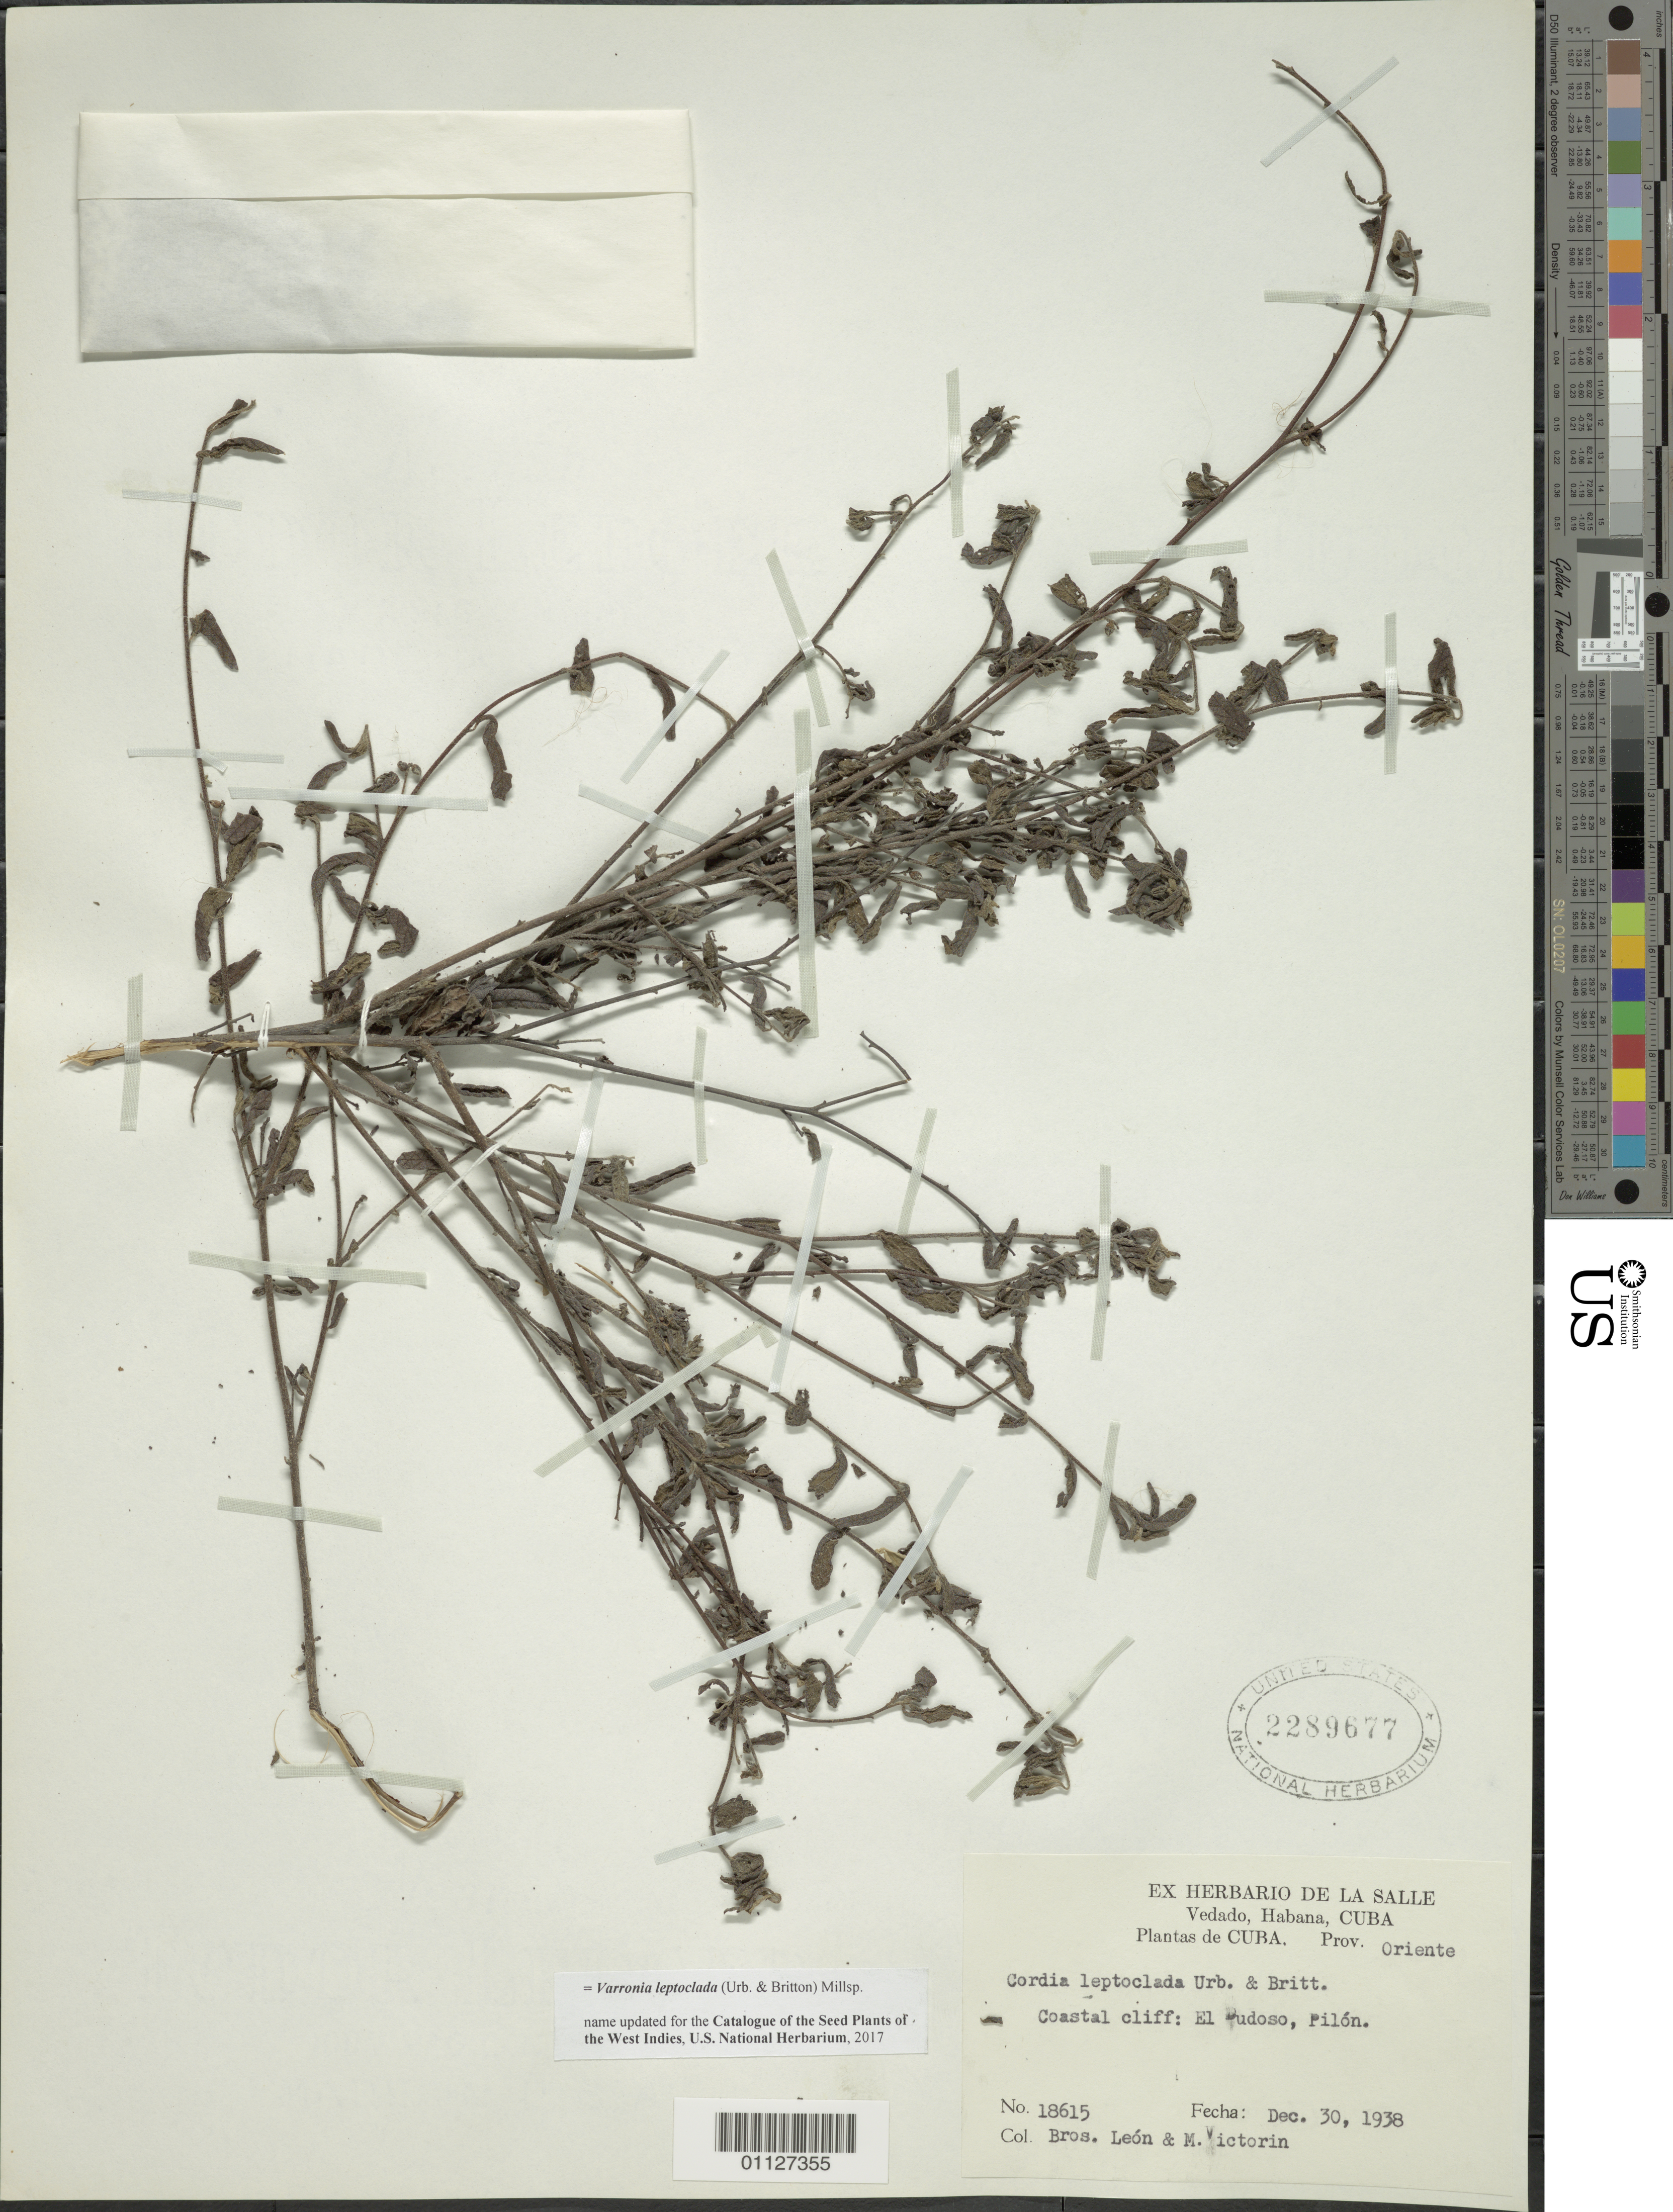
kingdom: Plantae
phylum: Tracheophyta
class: Magnoliopsida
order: Boraginales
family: Cordiaceae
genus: Varronia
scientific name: Varronia leptoclada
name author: (Urb. & Britton) Millsp.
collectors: Bro. León & F. Victorin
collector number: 18615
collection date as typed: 30 Dec 1938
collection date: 1938-12-30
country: Cuba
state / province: Granma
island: Cuba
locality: El Dudoso, Pilón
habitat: Coastal cliff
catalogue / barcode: US 2289677